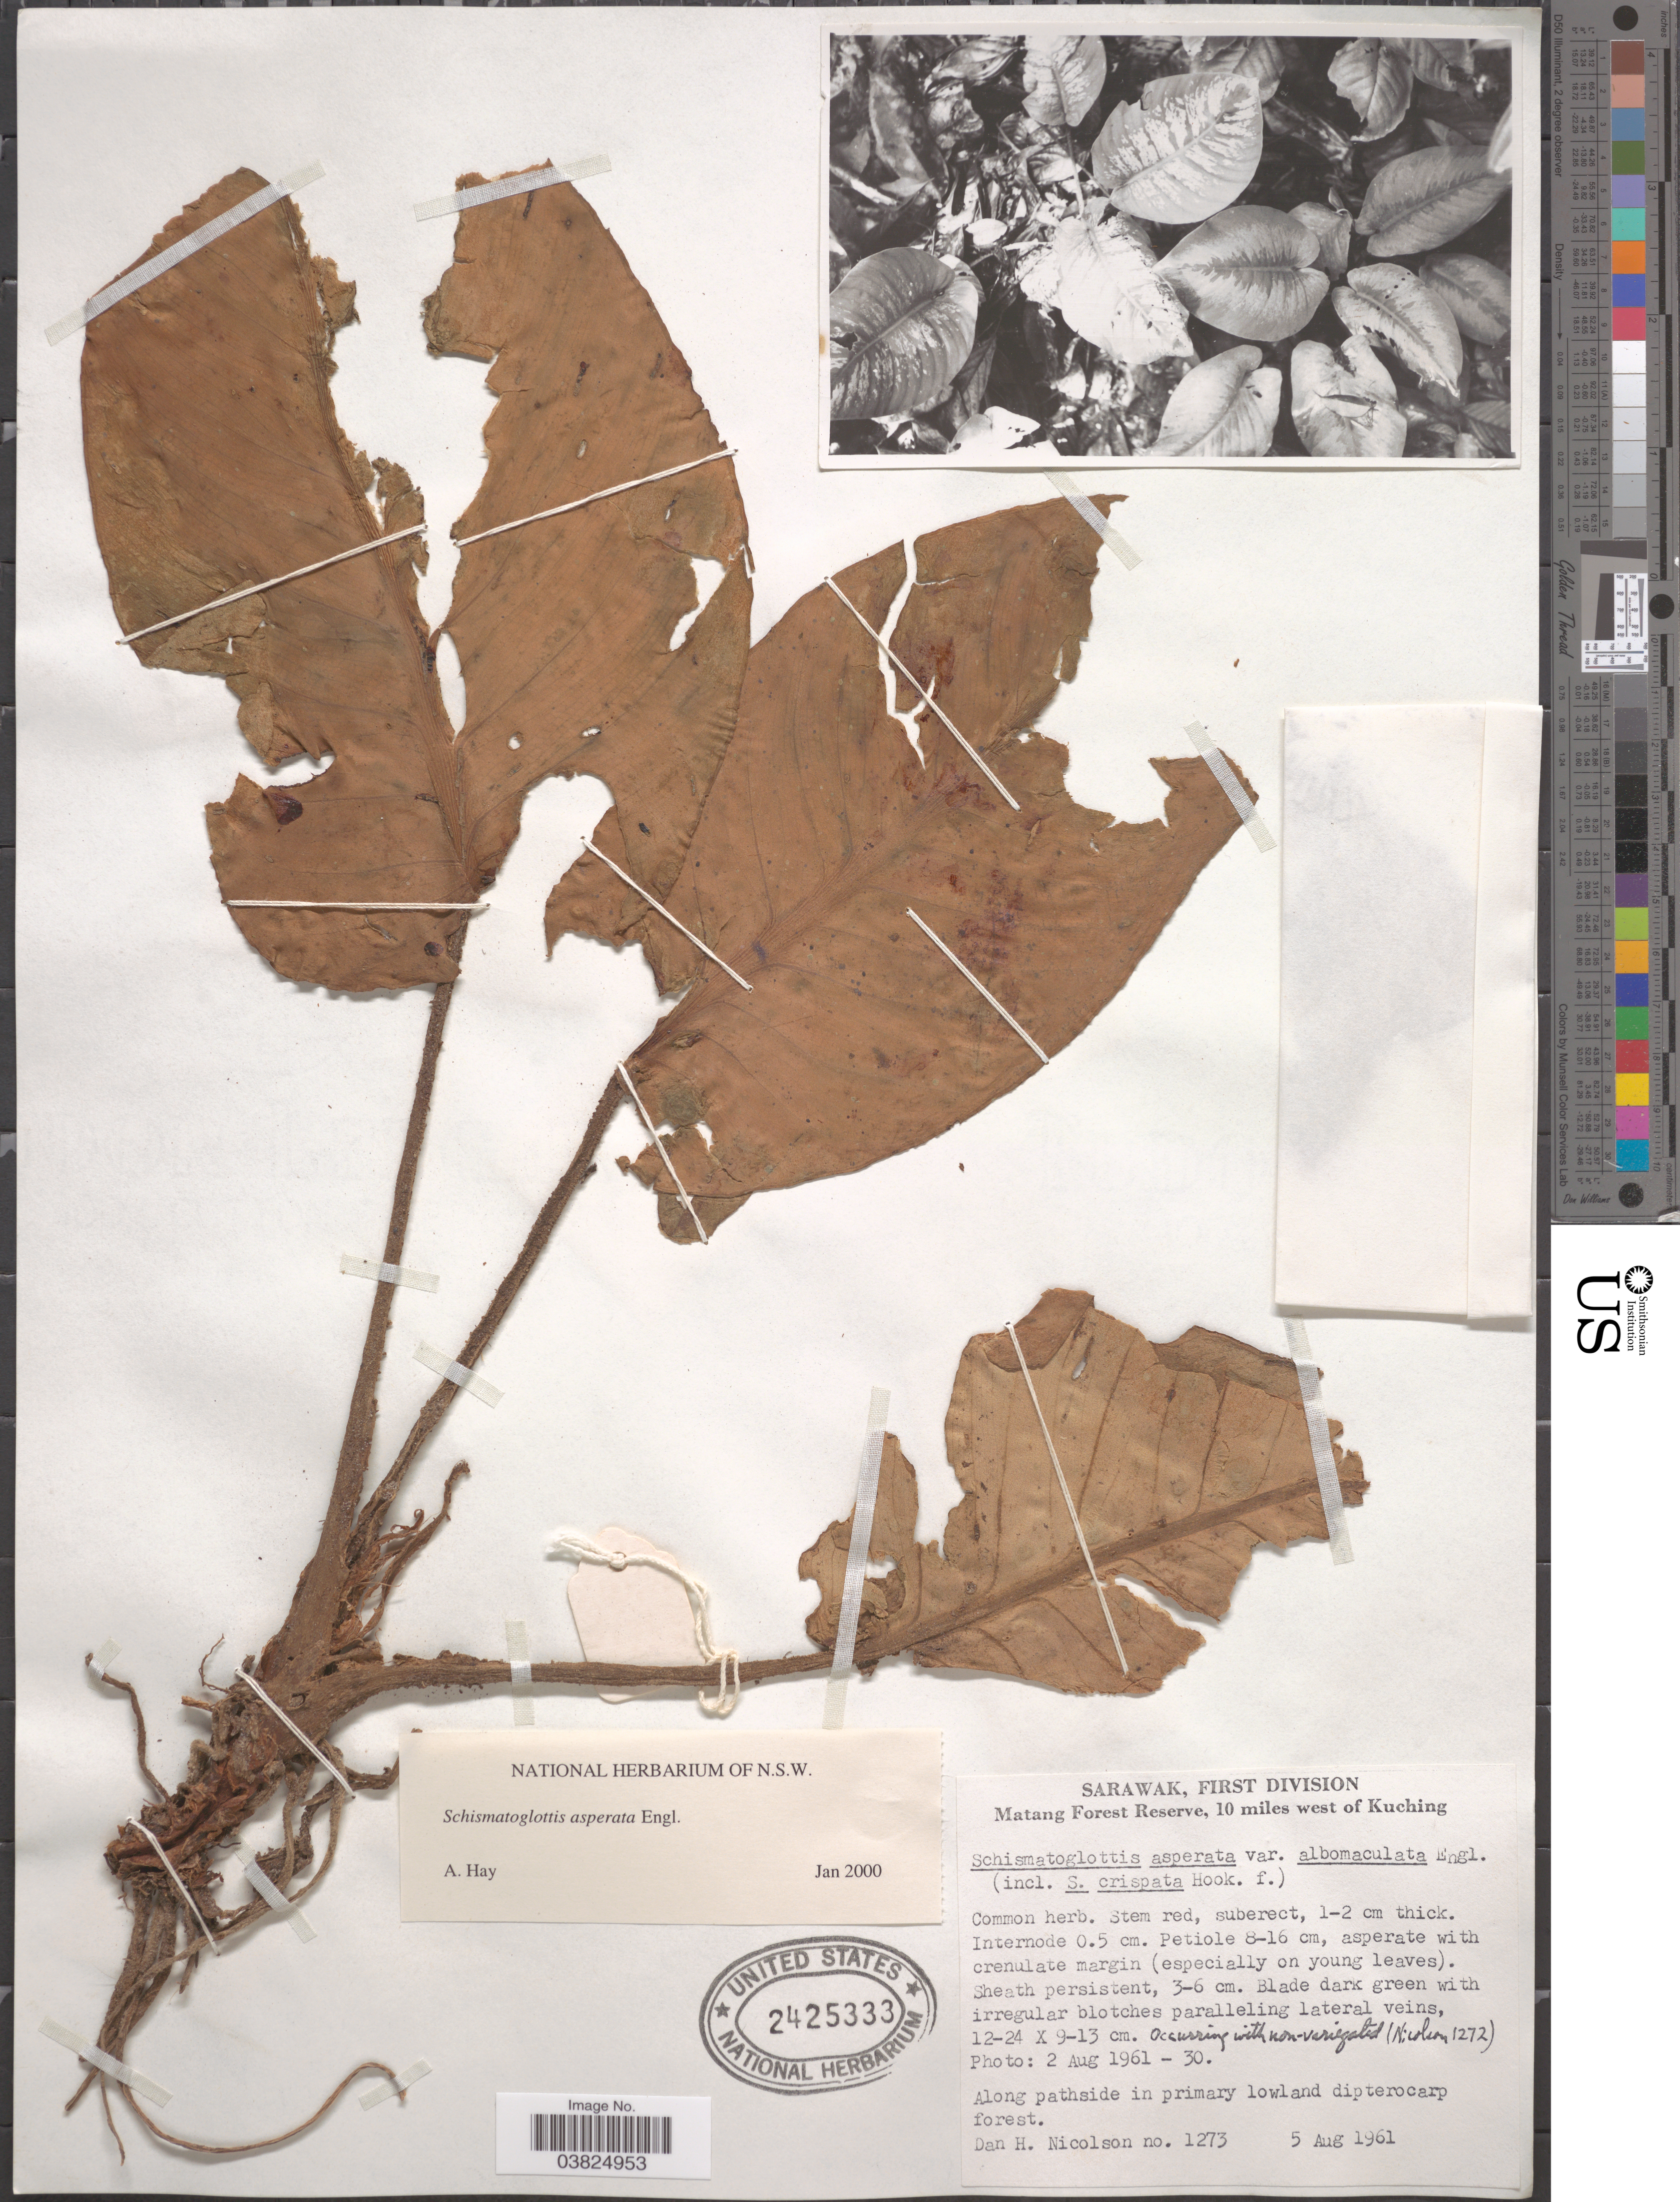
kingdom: Plantae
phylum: Tracheophyta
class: Liliopsida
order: Alismatales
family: Araceae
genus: Schismatoglottis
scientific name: Schismatoglottis asperata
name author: Engl.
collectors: D. H. Nicolson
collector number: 1273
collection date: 1961-08-05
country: Malaysia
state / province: Sarawak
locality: First Division. Matang Forest Reserve, 10 miles west of Kuching. Along pathside in primary lowland dipterocarp forest.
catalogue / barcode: US 2425333